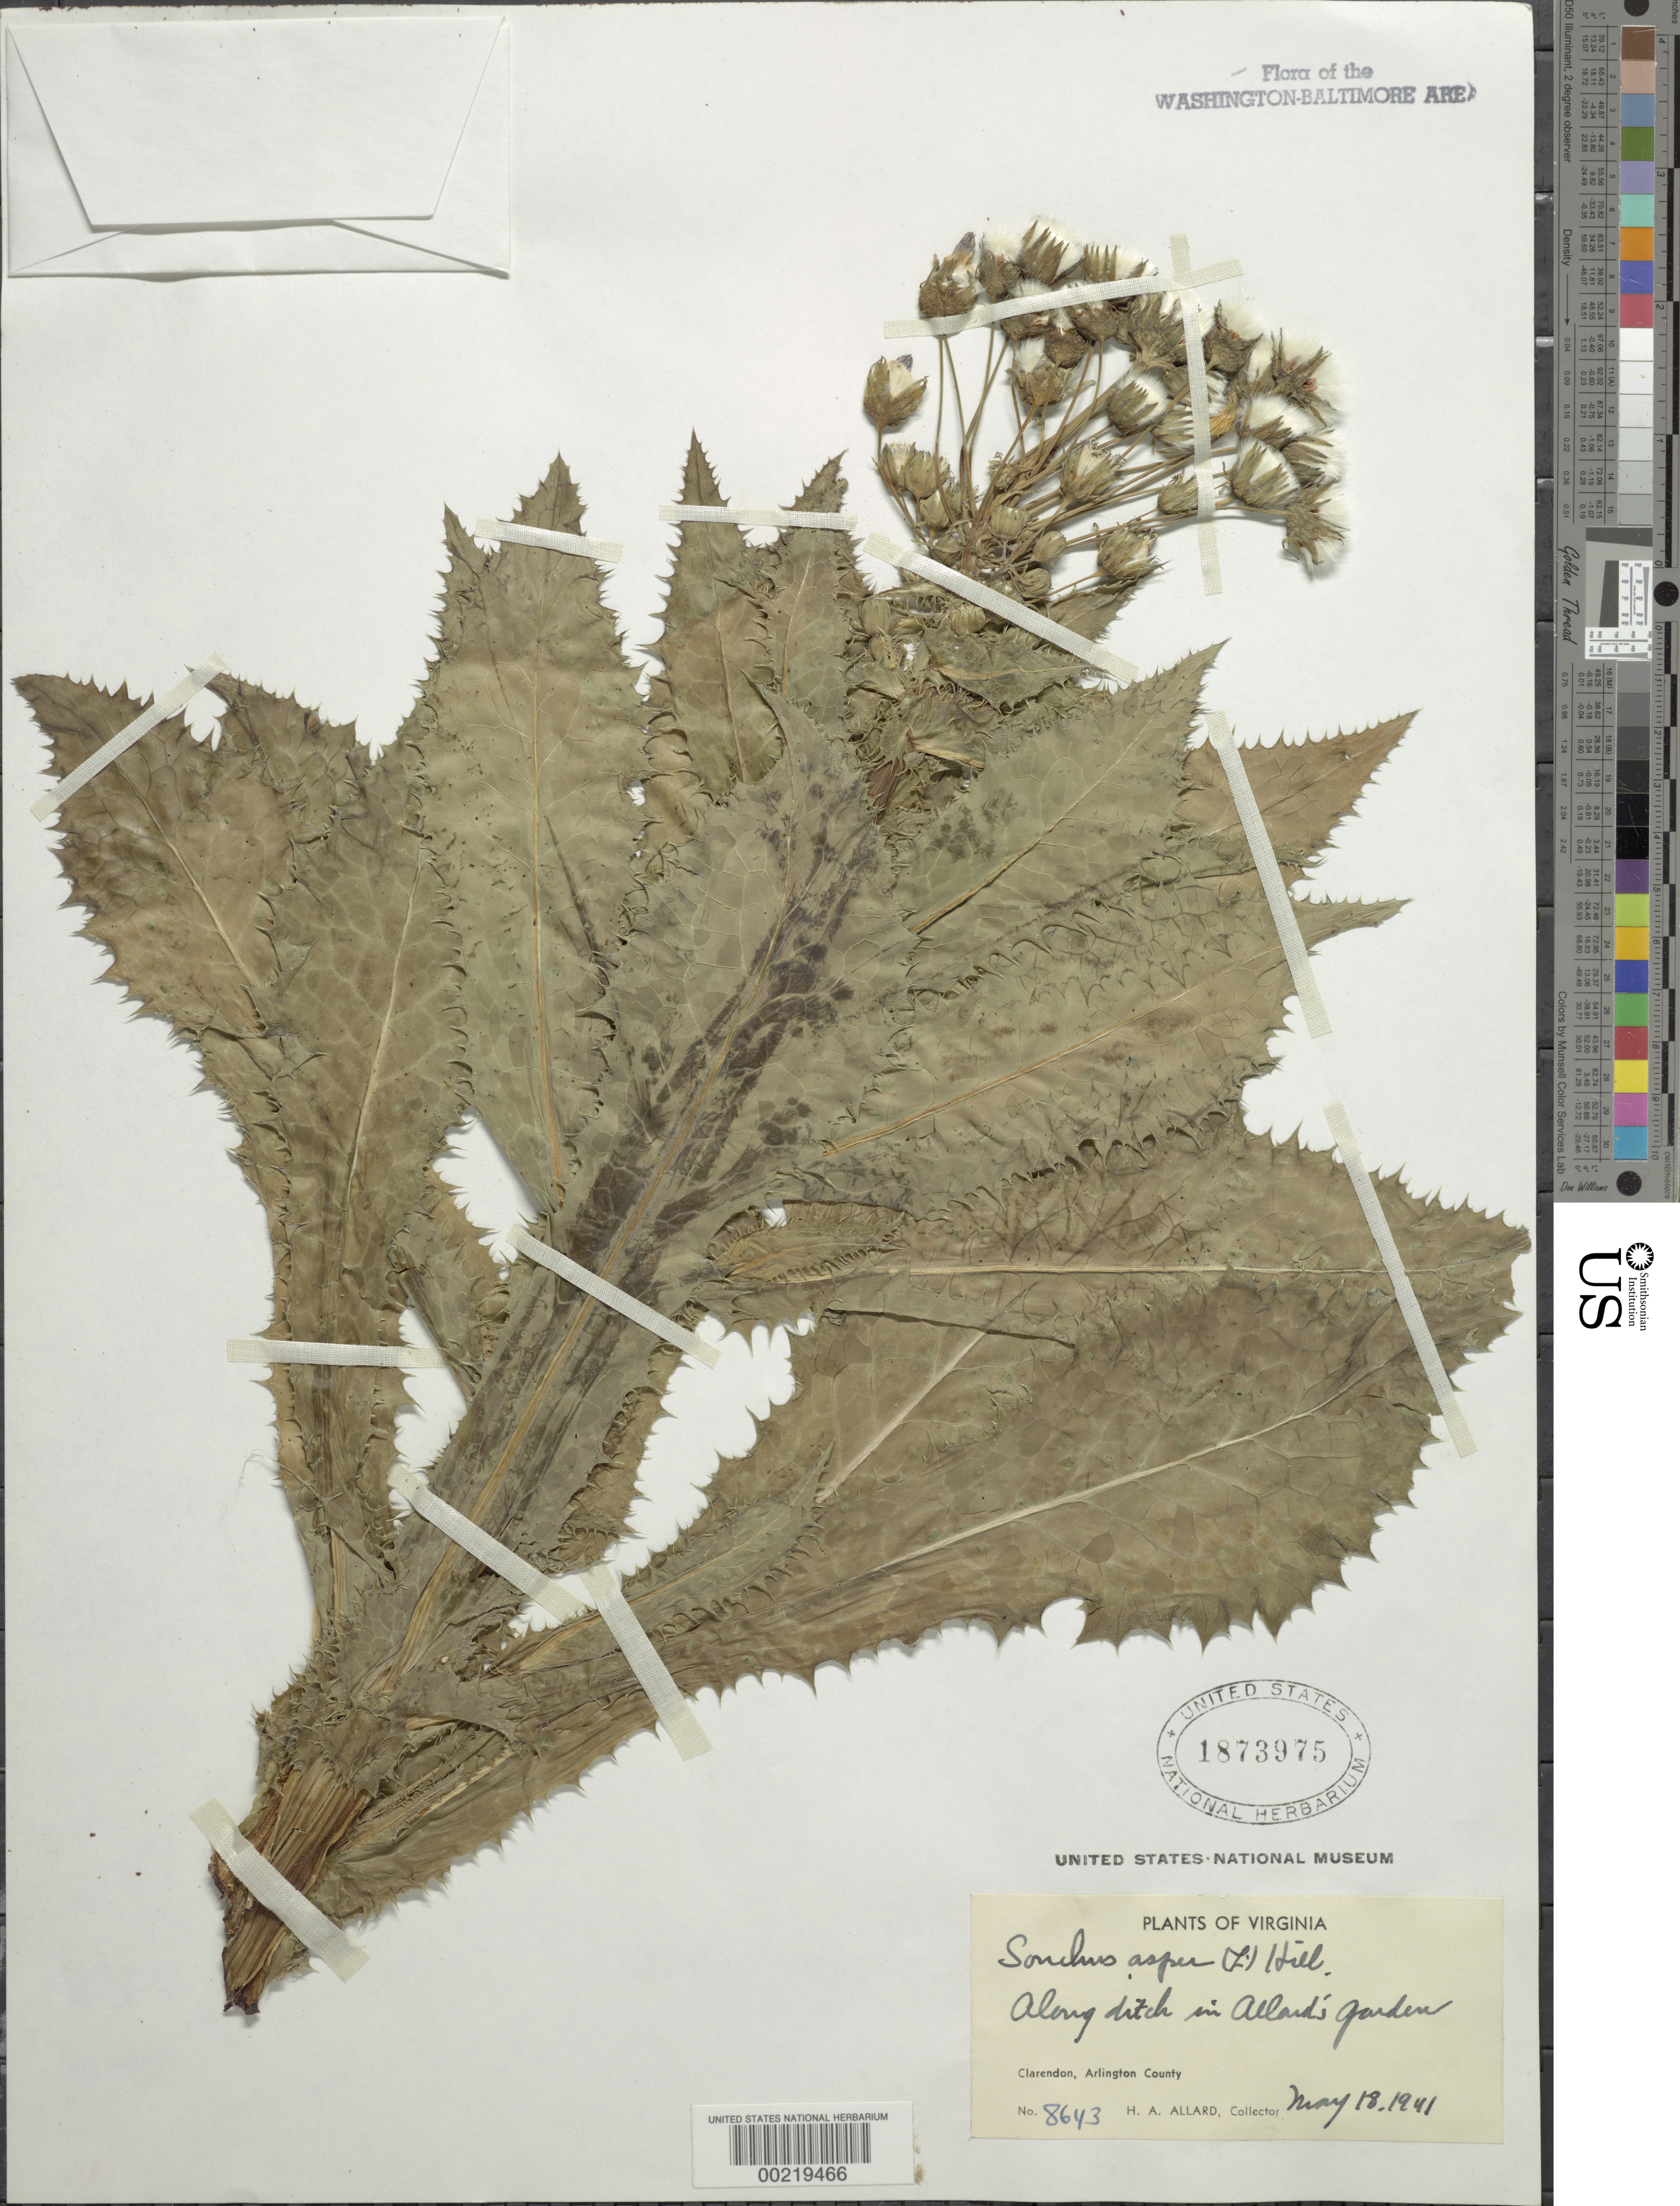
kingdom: Plantae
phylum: Tracheophyta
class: Magnoliopsida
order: Asterales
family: Asteraceae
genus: Sonchus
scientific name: Sonchus asper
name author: (L.) Hill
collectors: H. A. Allard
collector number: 8643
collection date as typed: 18 May 1941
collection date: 1941-05-18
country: United States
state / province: Virginia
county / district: Arlington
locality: Allard's garden Clarendon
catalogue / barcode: US 1873975